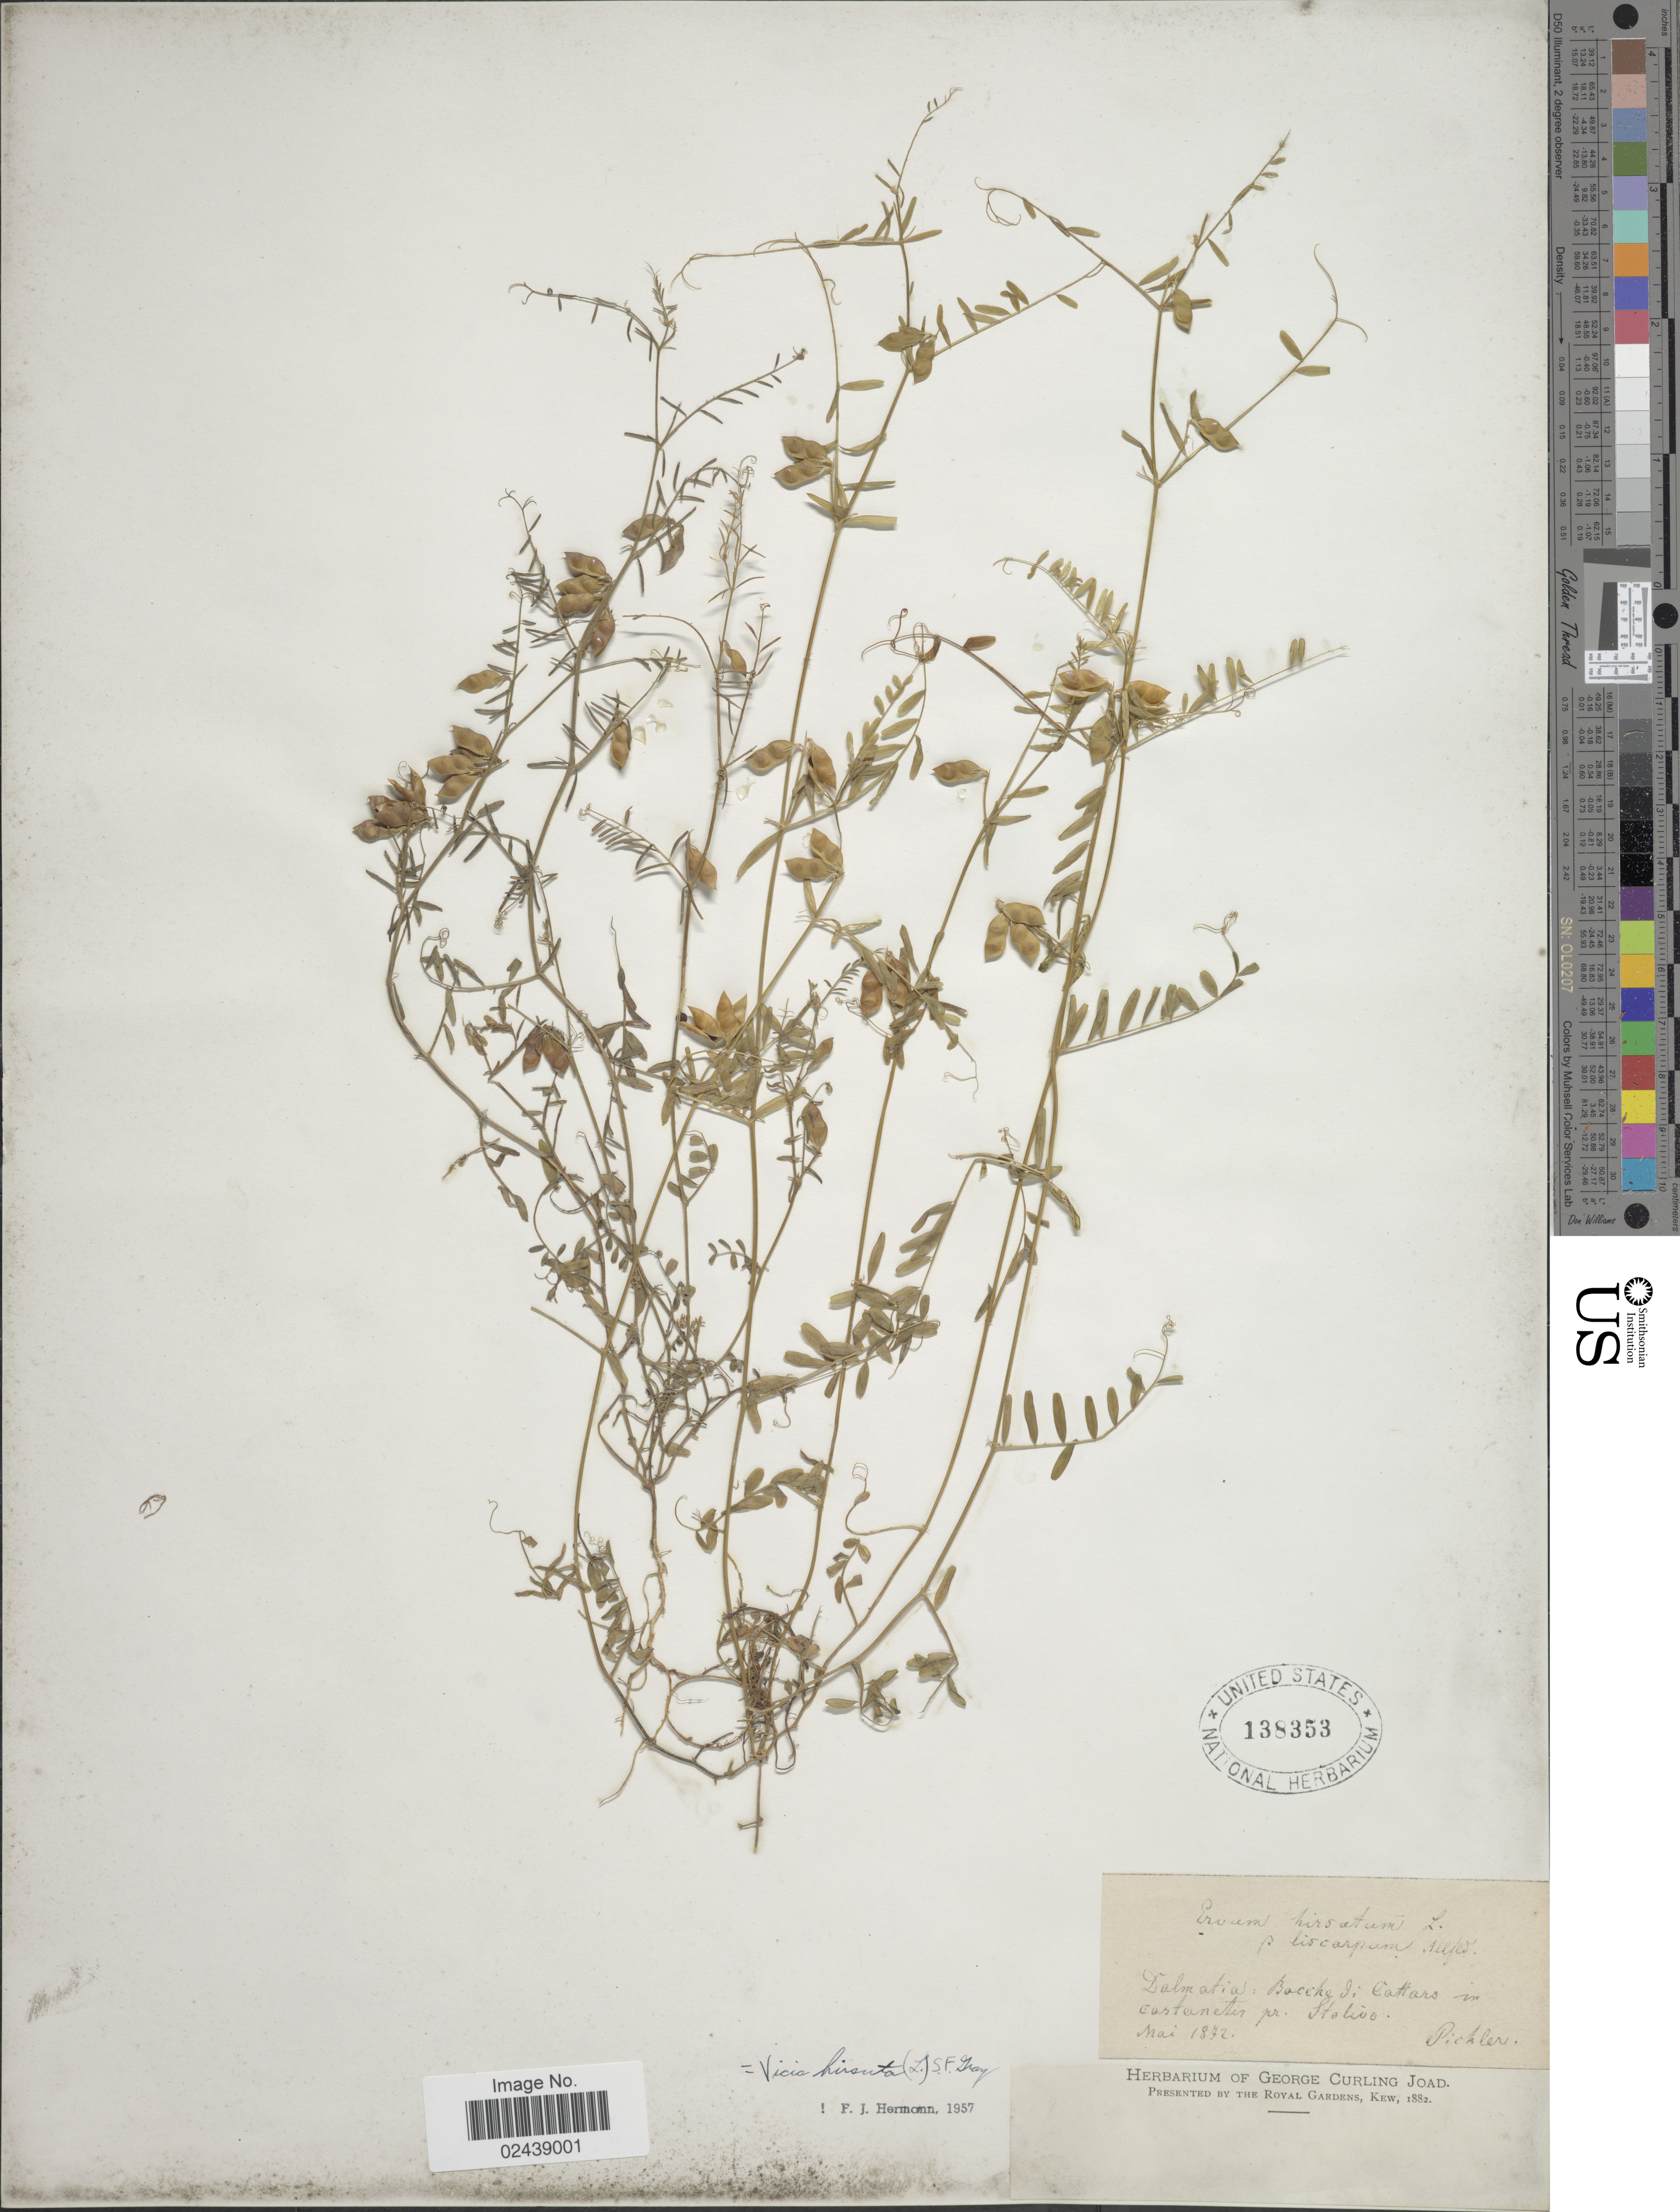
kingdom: Plantae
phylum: Tracheophyta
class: Magnoliopsida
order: Fabales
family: Fabaceae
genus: Vicia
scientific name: Vicia hirsuta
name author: (L.) A. Gray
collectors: -. Pickler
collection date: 1872-05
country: Croatia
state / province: Split-Dalmatia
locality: Dalmatia: Baccke di Cattars in castanetis pr. Stolive [interpreted]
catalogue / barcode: US 138353